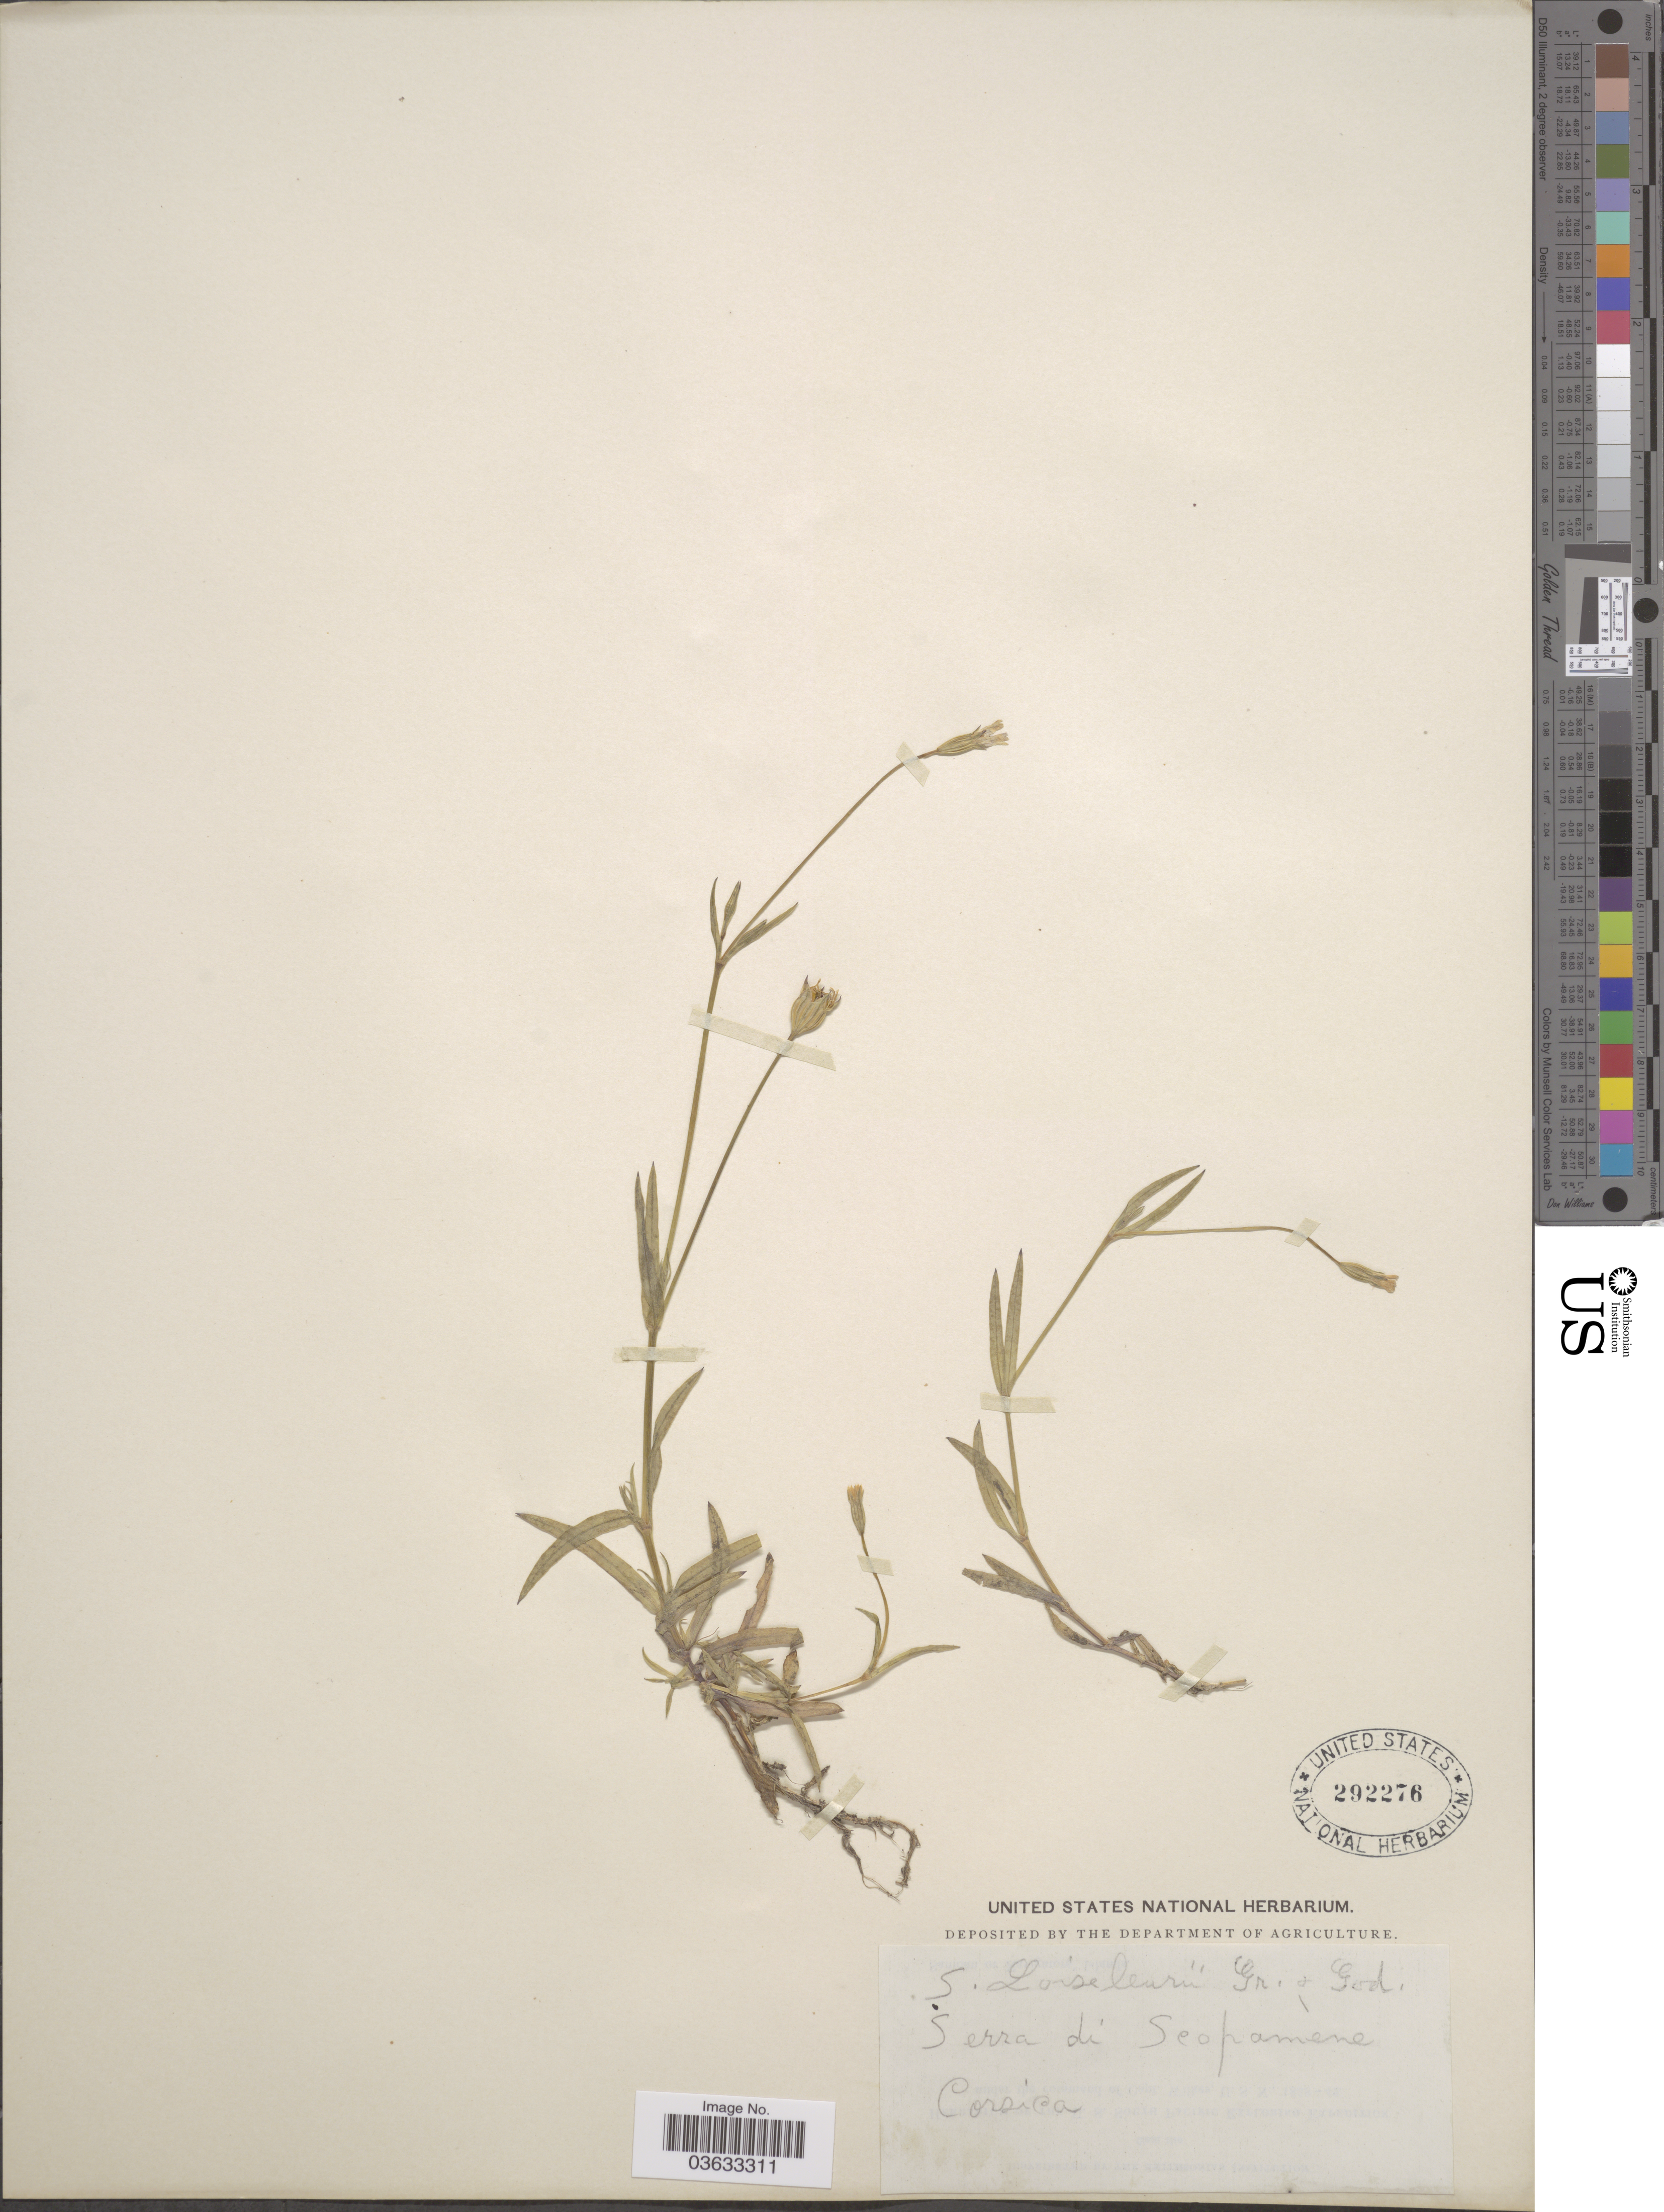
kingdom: Plantae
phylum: Tracheophyta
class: Magnoliopsida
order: Caryophyllales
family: Caryophyllaceae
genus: Eudianthe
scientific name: Eudianthe laeta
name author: (Aiton) Rchb. ex Willk.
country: France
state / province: Corsica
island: Corse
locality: Serra de Seopamene.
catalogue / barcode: US 292276